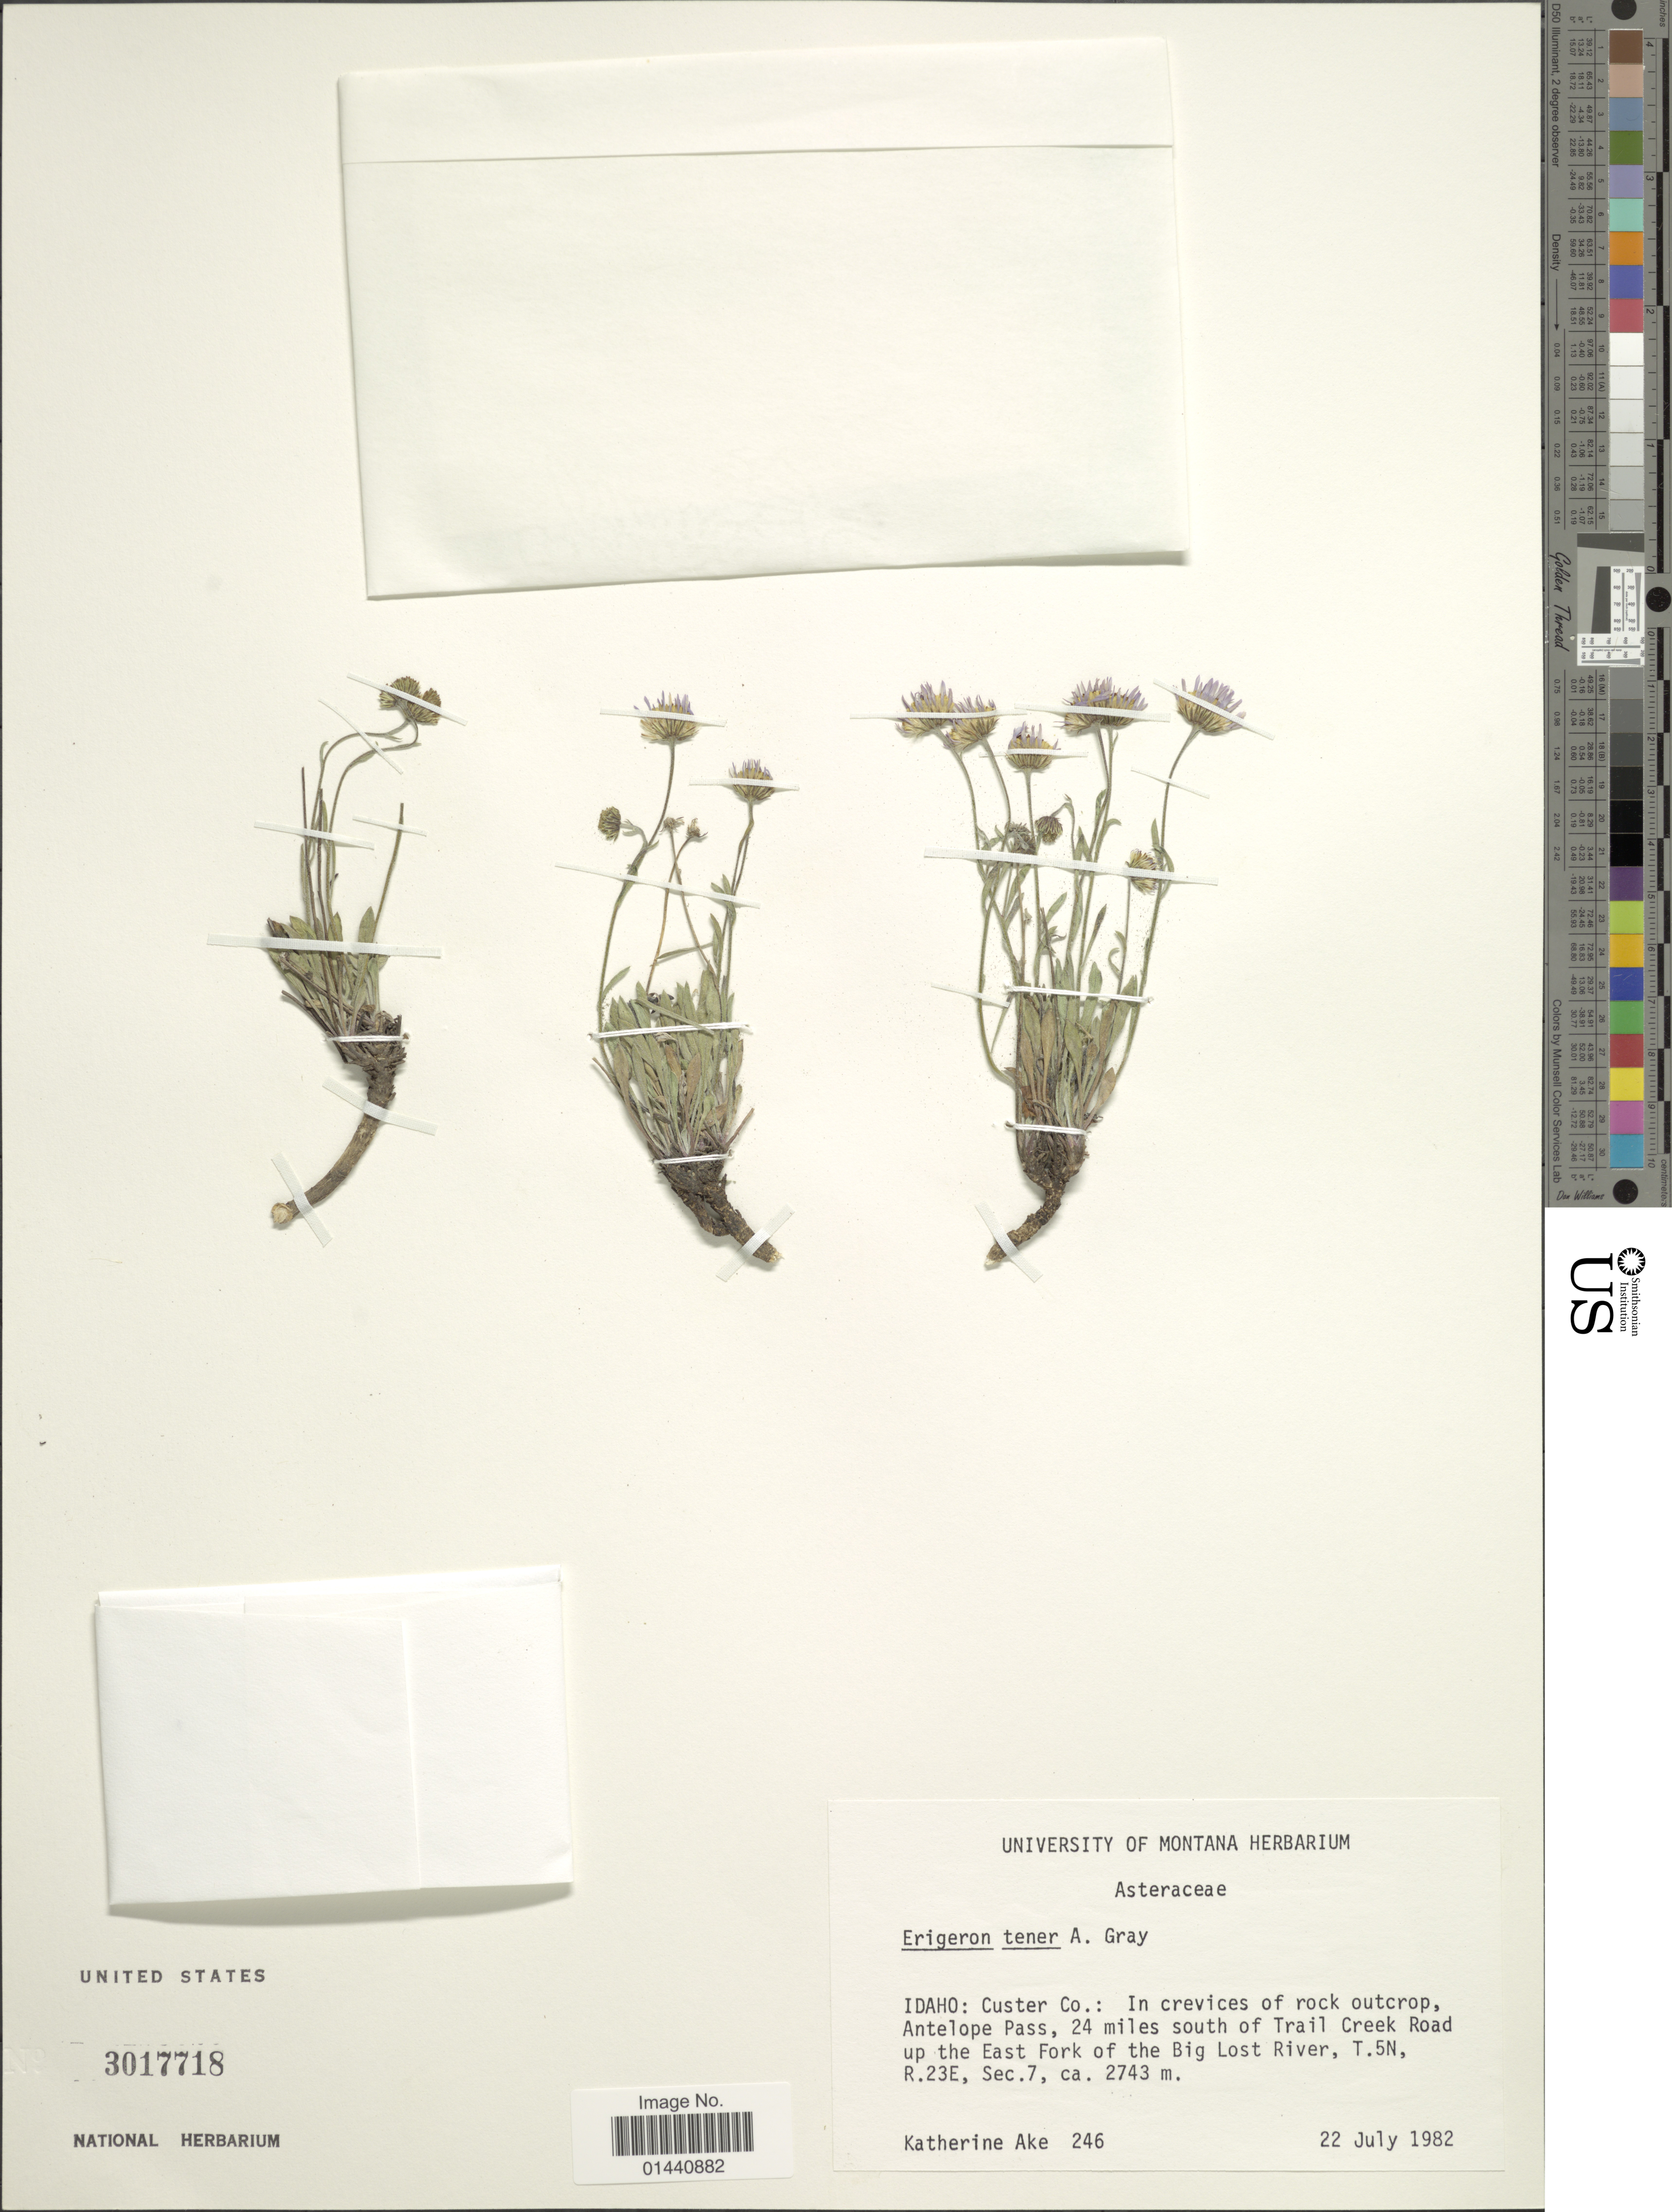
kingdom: Plantae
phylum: Tracheophyta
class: Magnoliopsida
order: Asterales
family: Asteraceae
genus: Erigeron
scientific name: Erigeron tener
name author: A. Gray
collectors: K. Ake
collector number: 246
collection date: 1982-07-22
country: United States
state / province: Idaho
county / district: Custer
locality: Custer Co. Antelope Pass, 24 miles south of Trail Creek Road up the East Fork of the Big Lost River, T. 5N, R.23E, Sec. 7.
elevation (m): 2743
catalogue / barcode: US 3017718